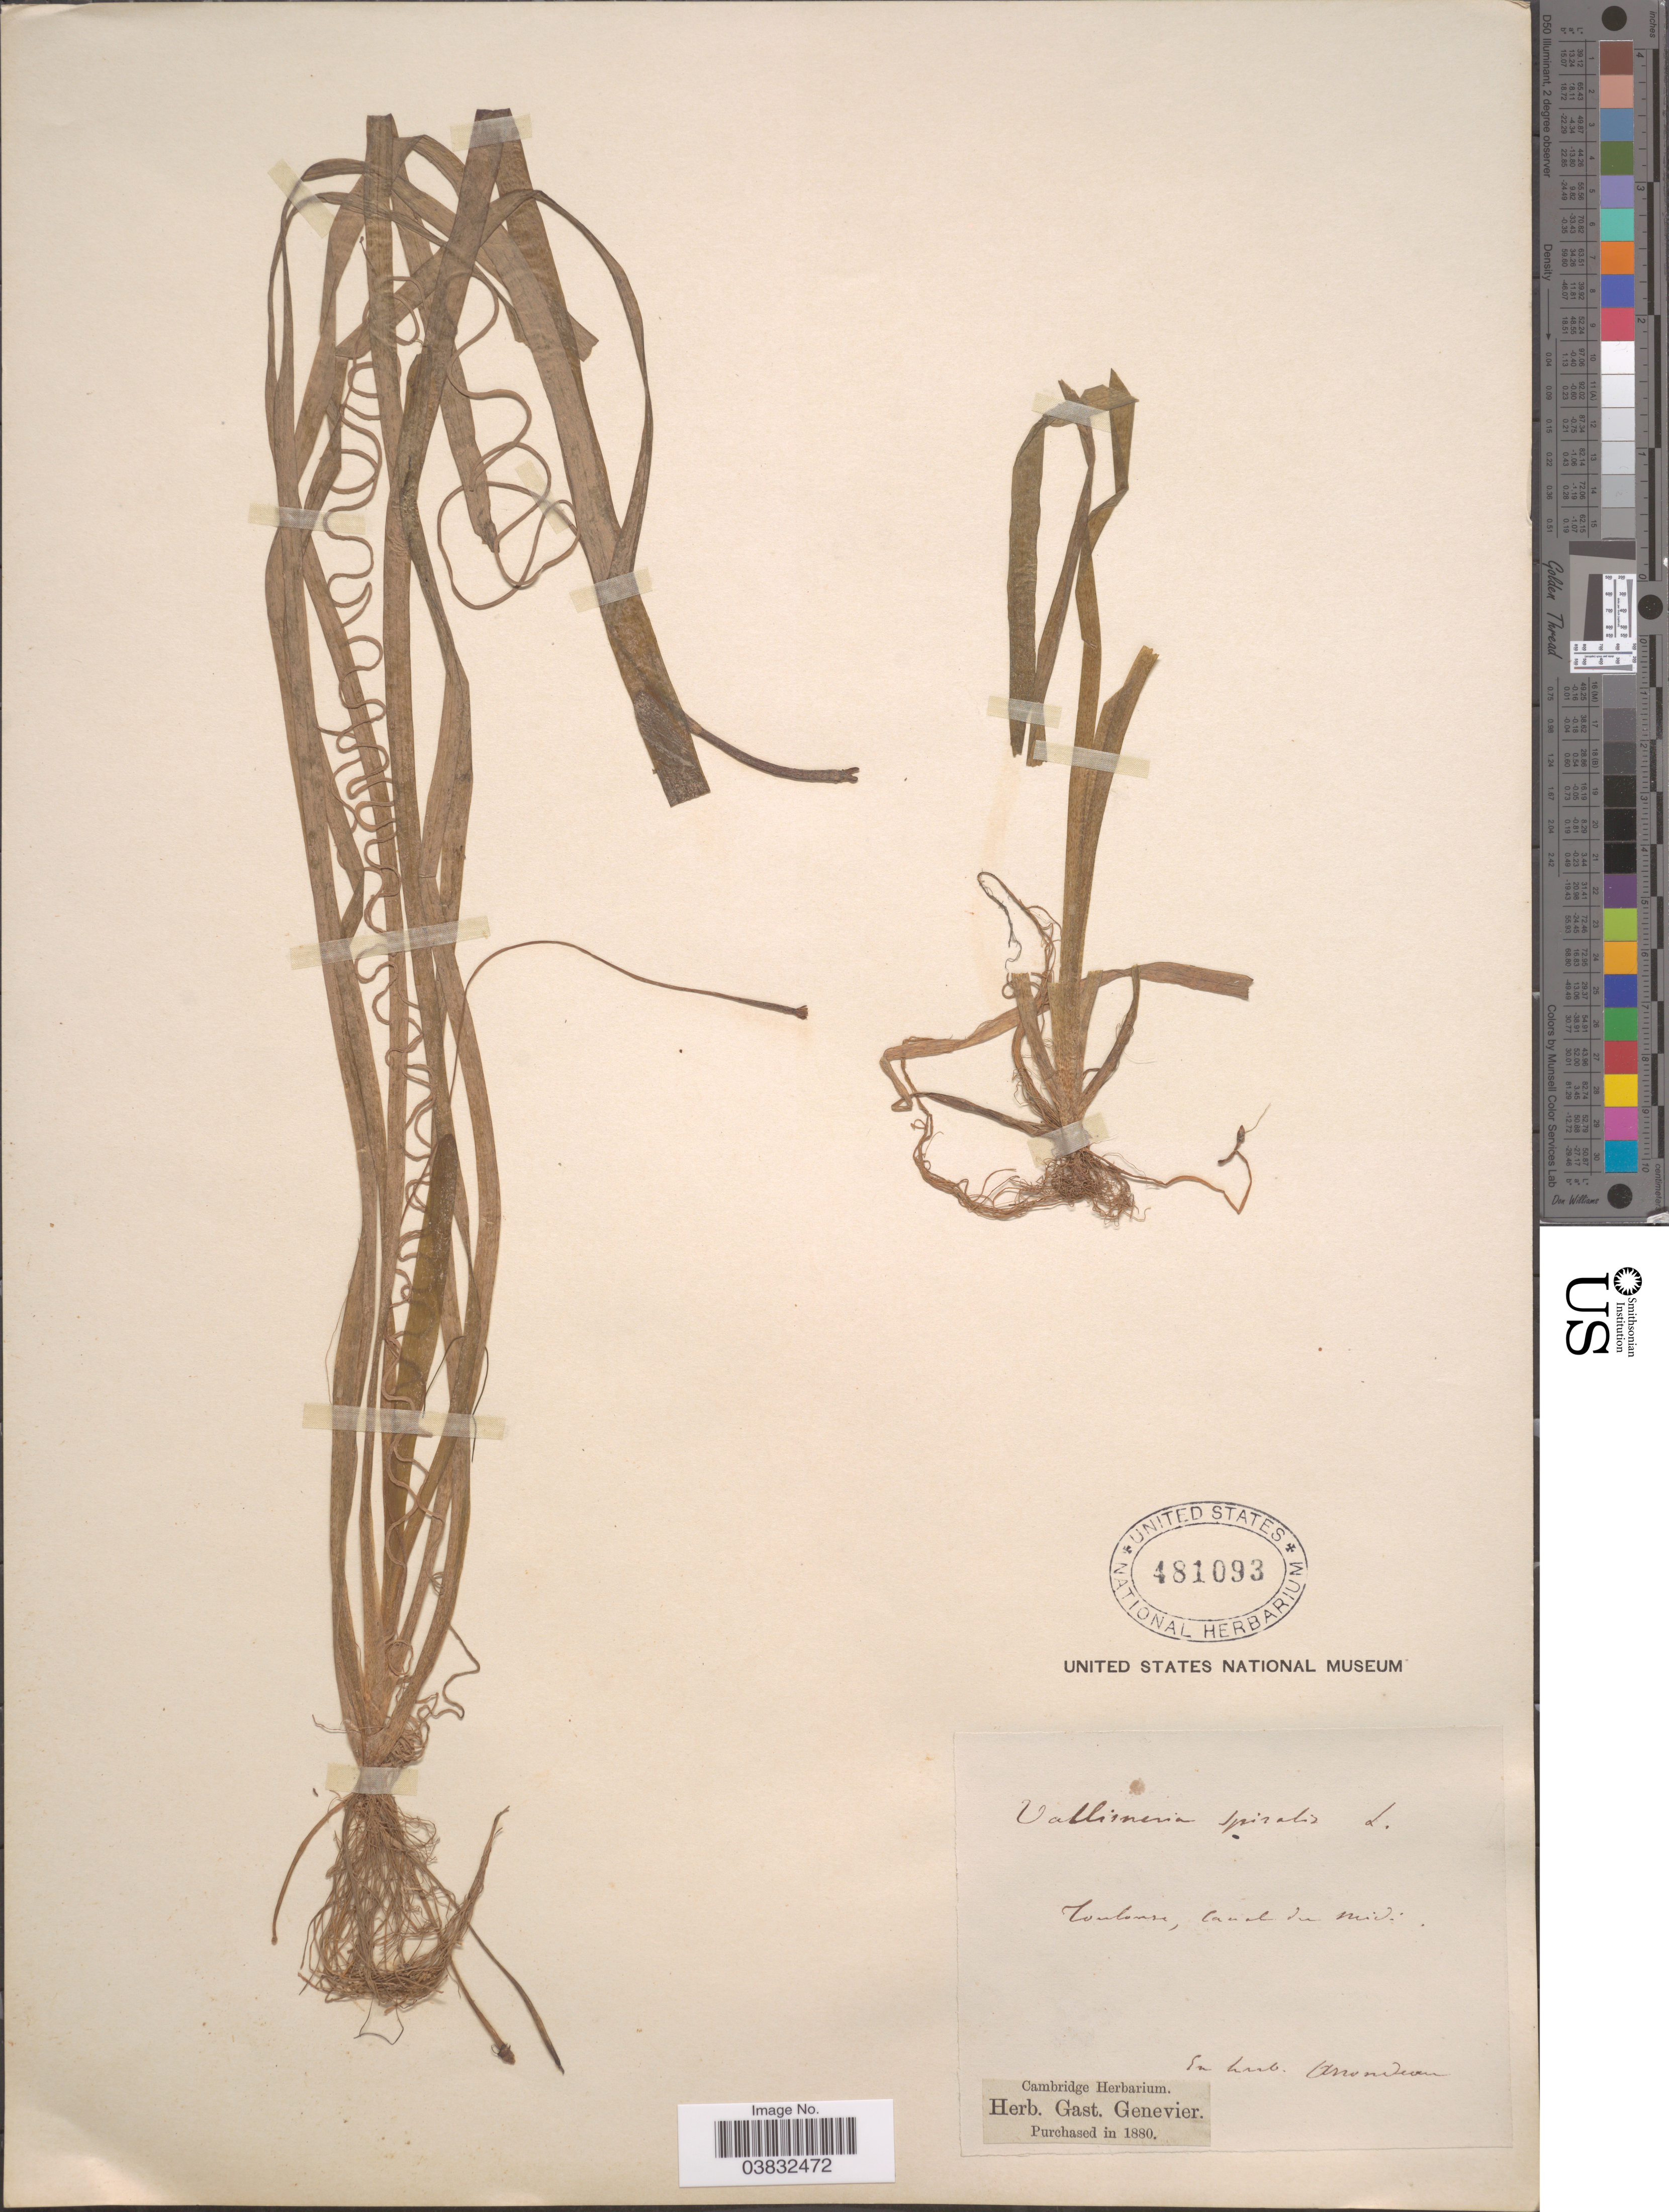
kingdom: Plantae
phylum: Tracheophyta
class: Liliopsida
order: Alismatales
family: Hydrocharitaceae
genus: Vallisneria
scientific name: Vallisneria spiralis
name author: L.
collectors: ex herb. G. Genevier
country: France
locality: Toulouse, Canal du mido.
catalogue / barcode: US 481093